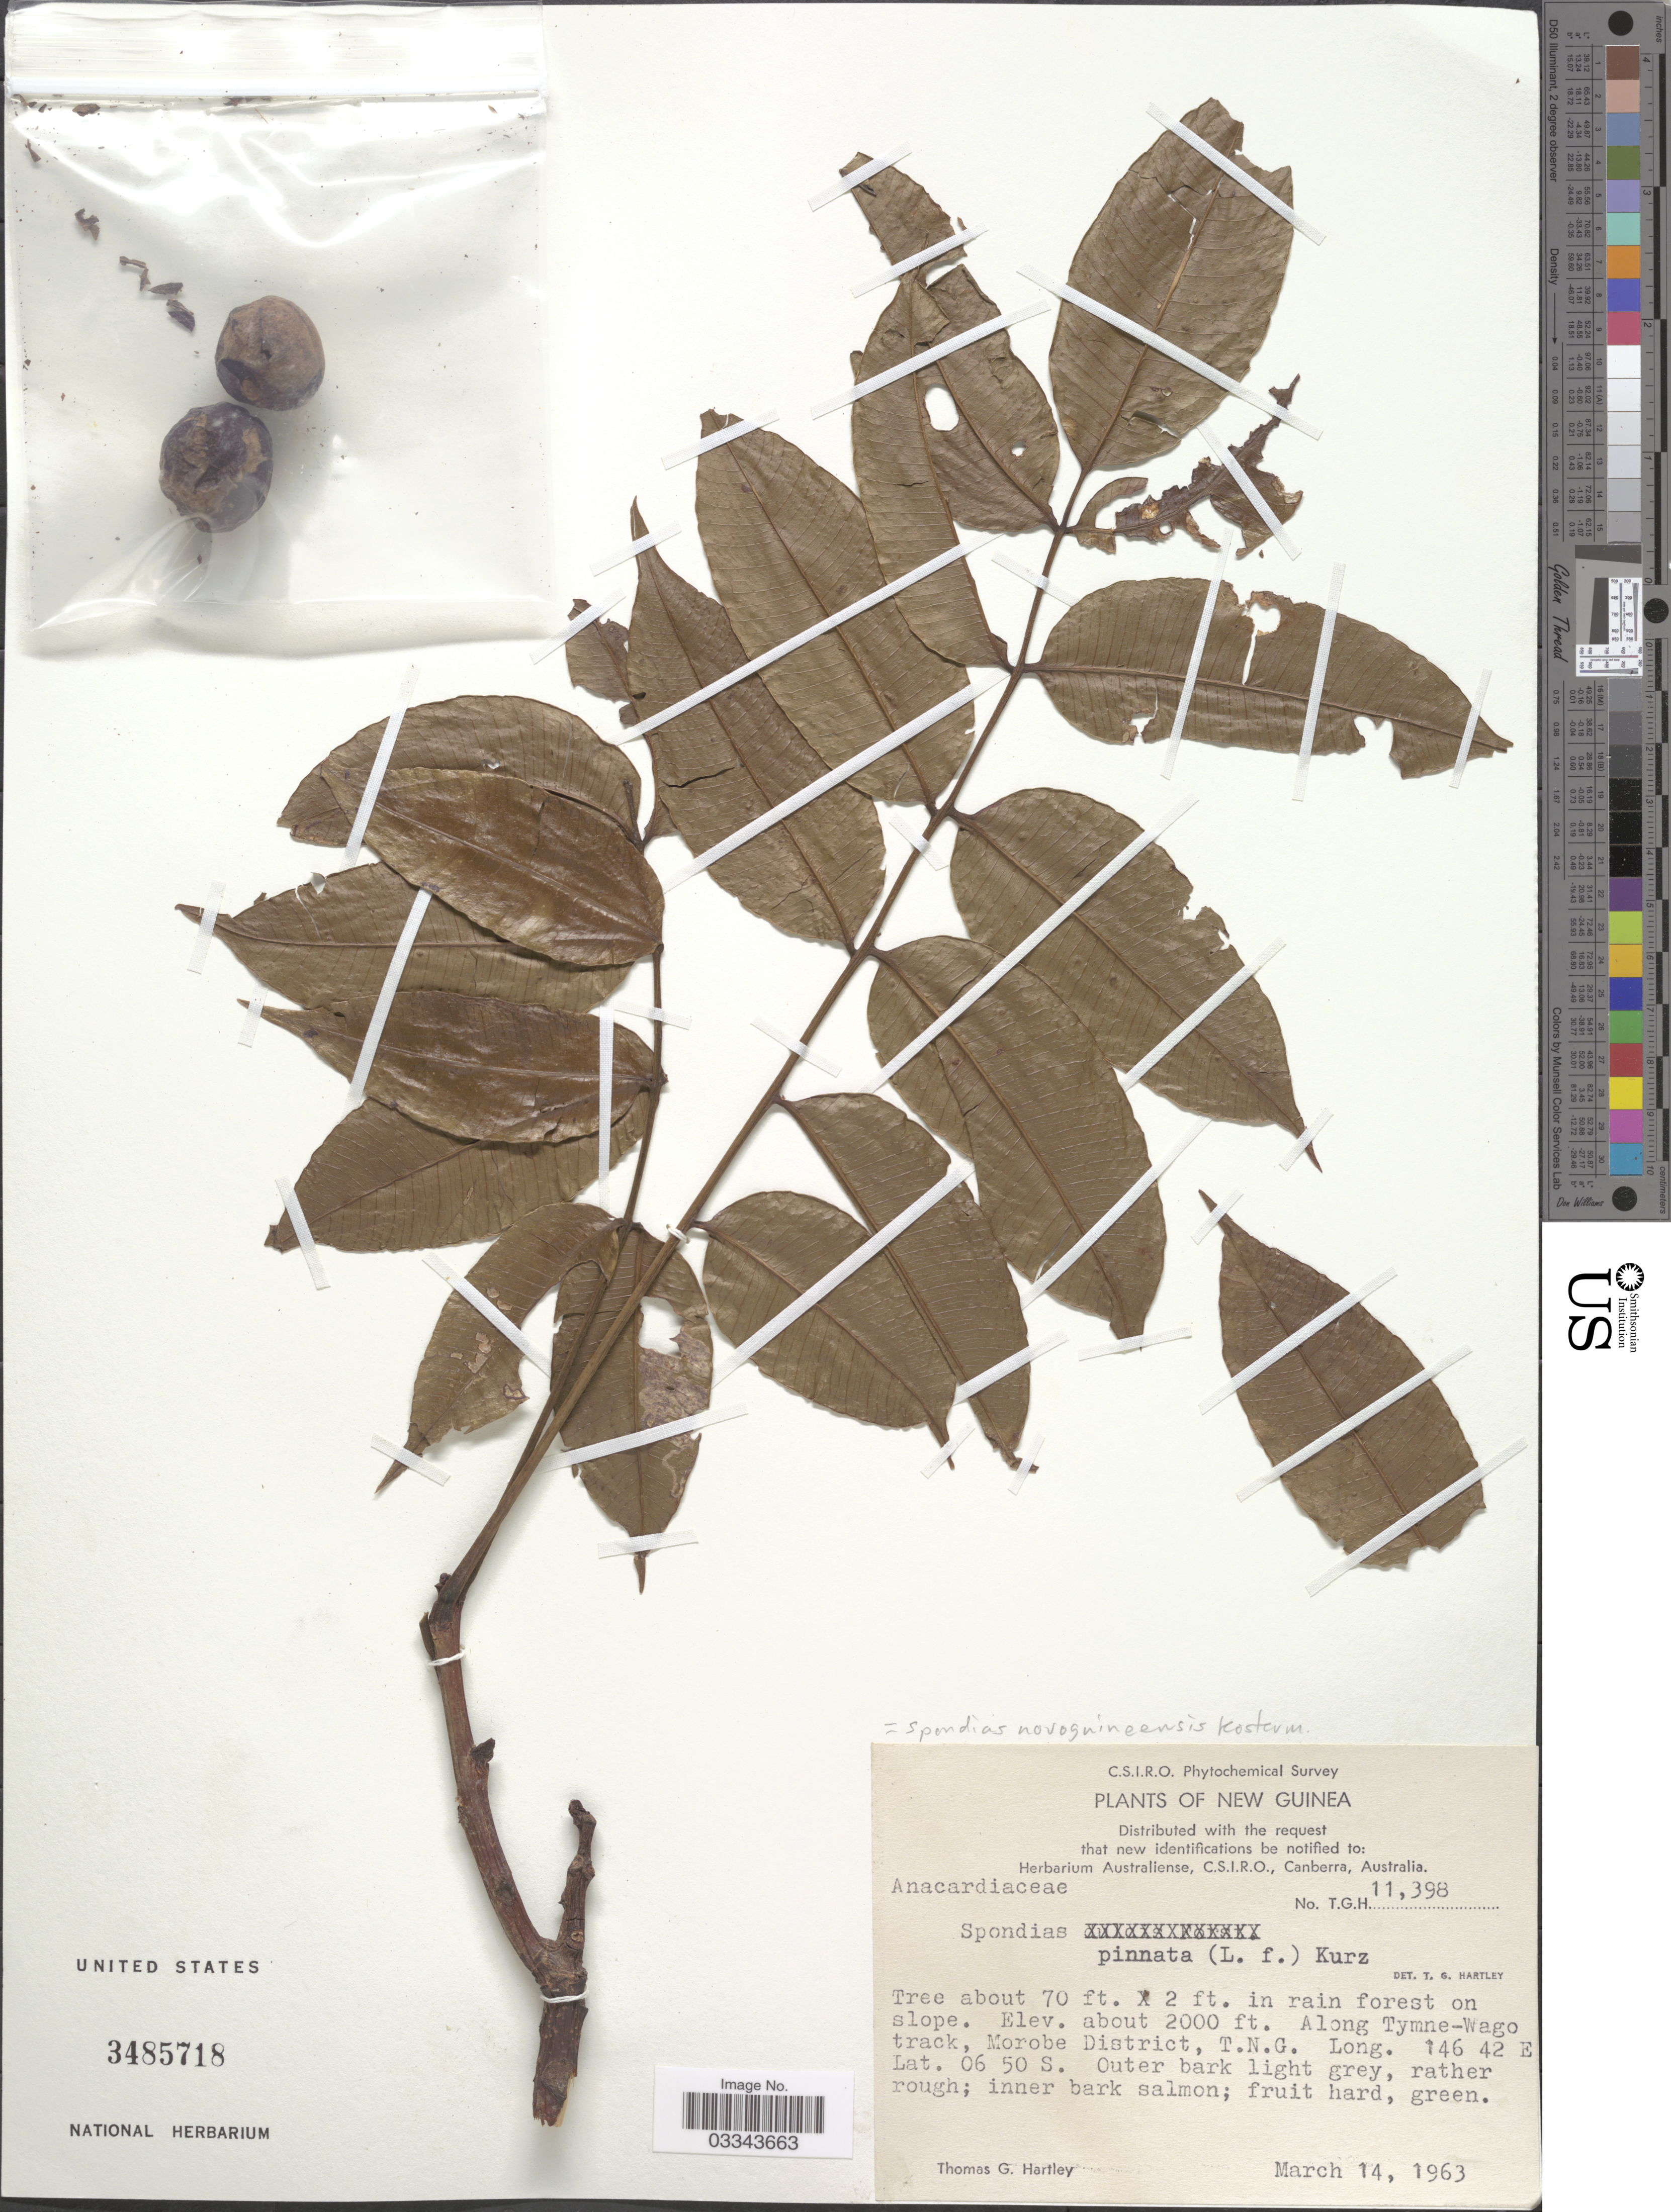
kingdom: Plantae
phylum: Tracheophyta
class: Magnoliopsida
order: Sapindales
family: Anacardiaceae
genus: Spondias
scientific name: Spondias novoguineensis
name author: Kosterm.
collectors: T. G. Hartley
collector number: T.G.H.11398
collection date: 1963-03-14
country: Papua New Guinea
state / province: Morobe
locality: New guinea. Along Tymne-Wago track, Morobe District, T.N.G.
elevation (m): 610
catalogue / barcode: US 3485718